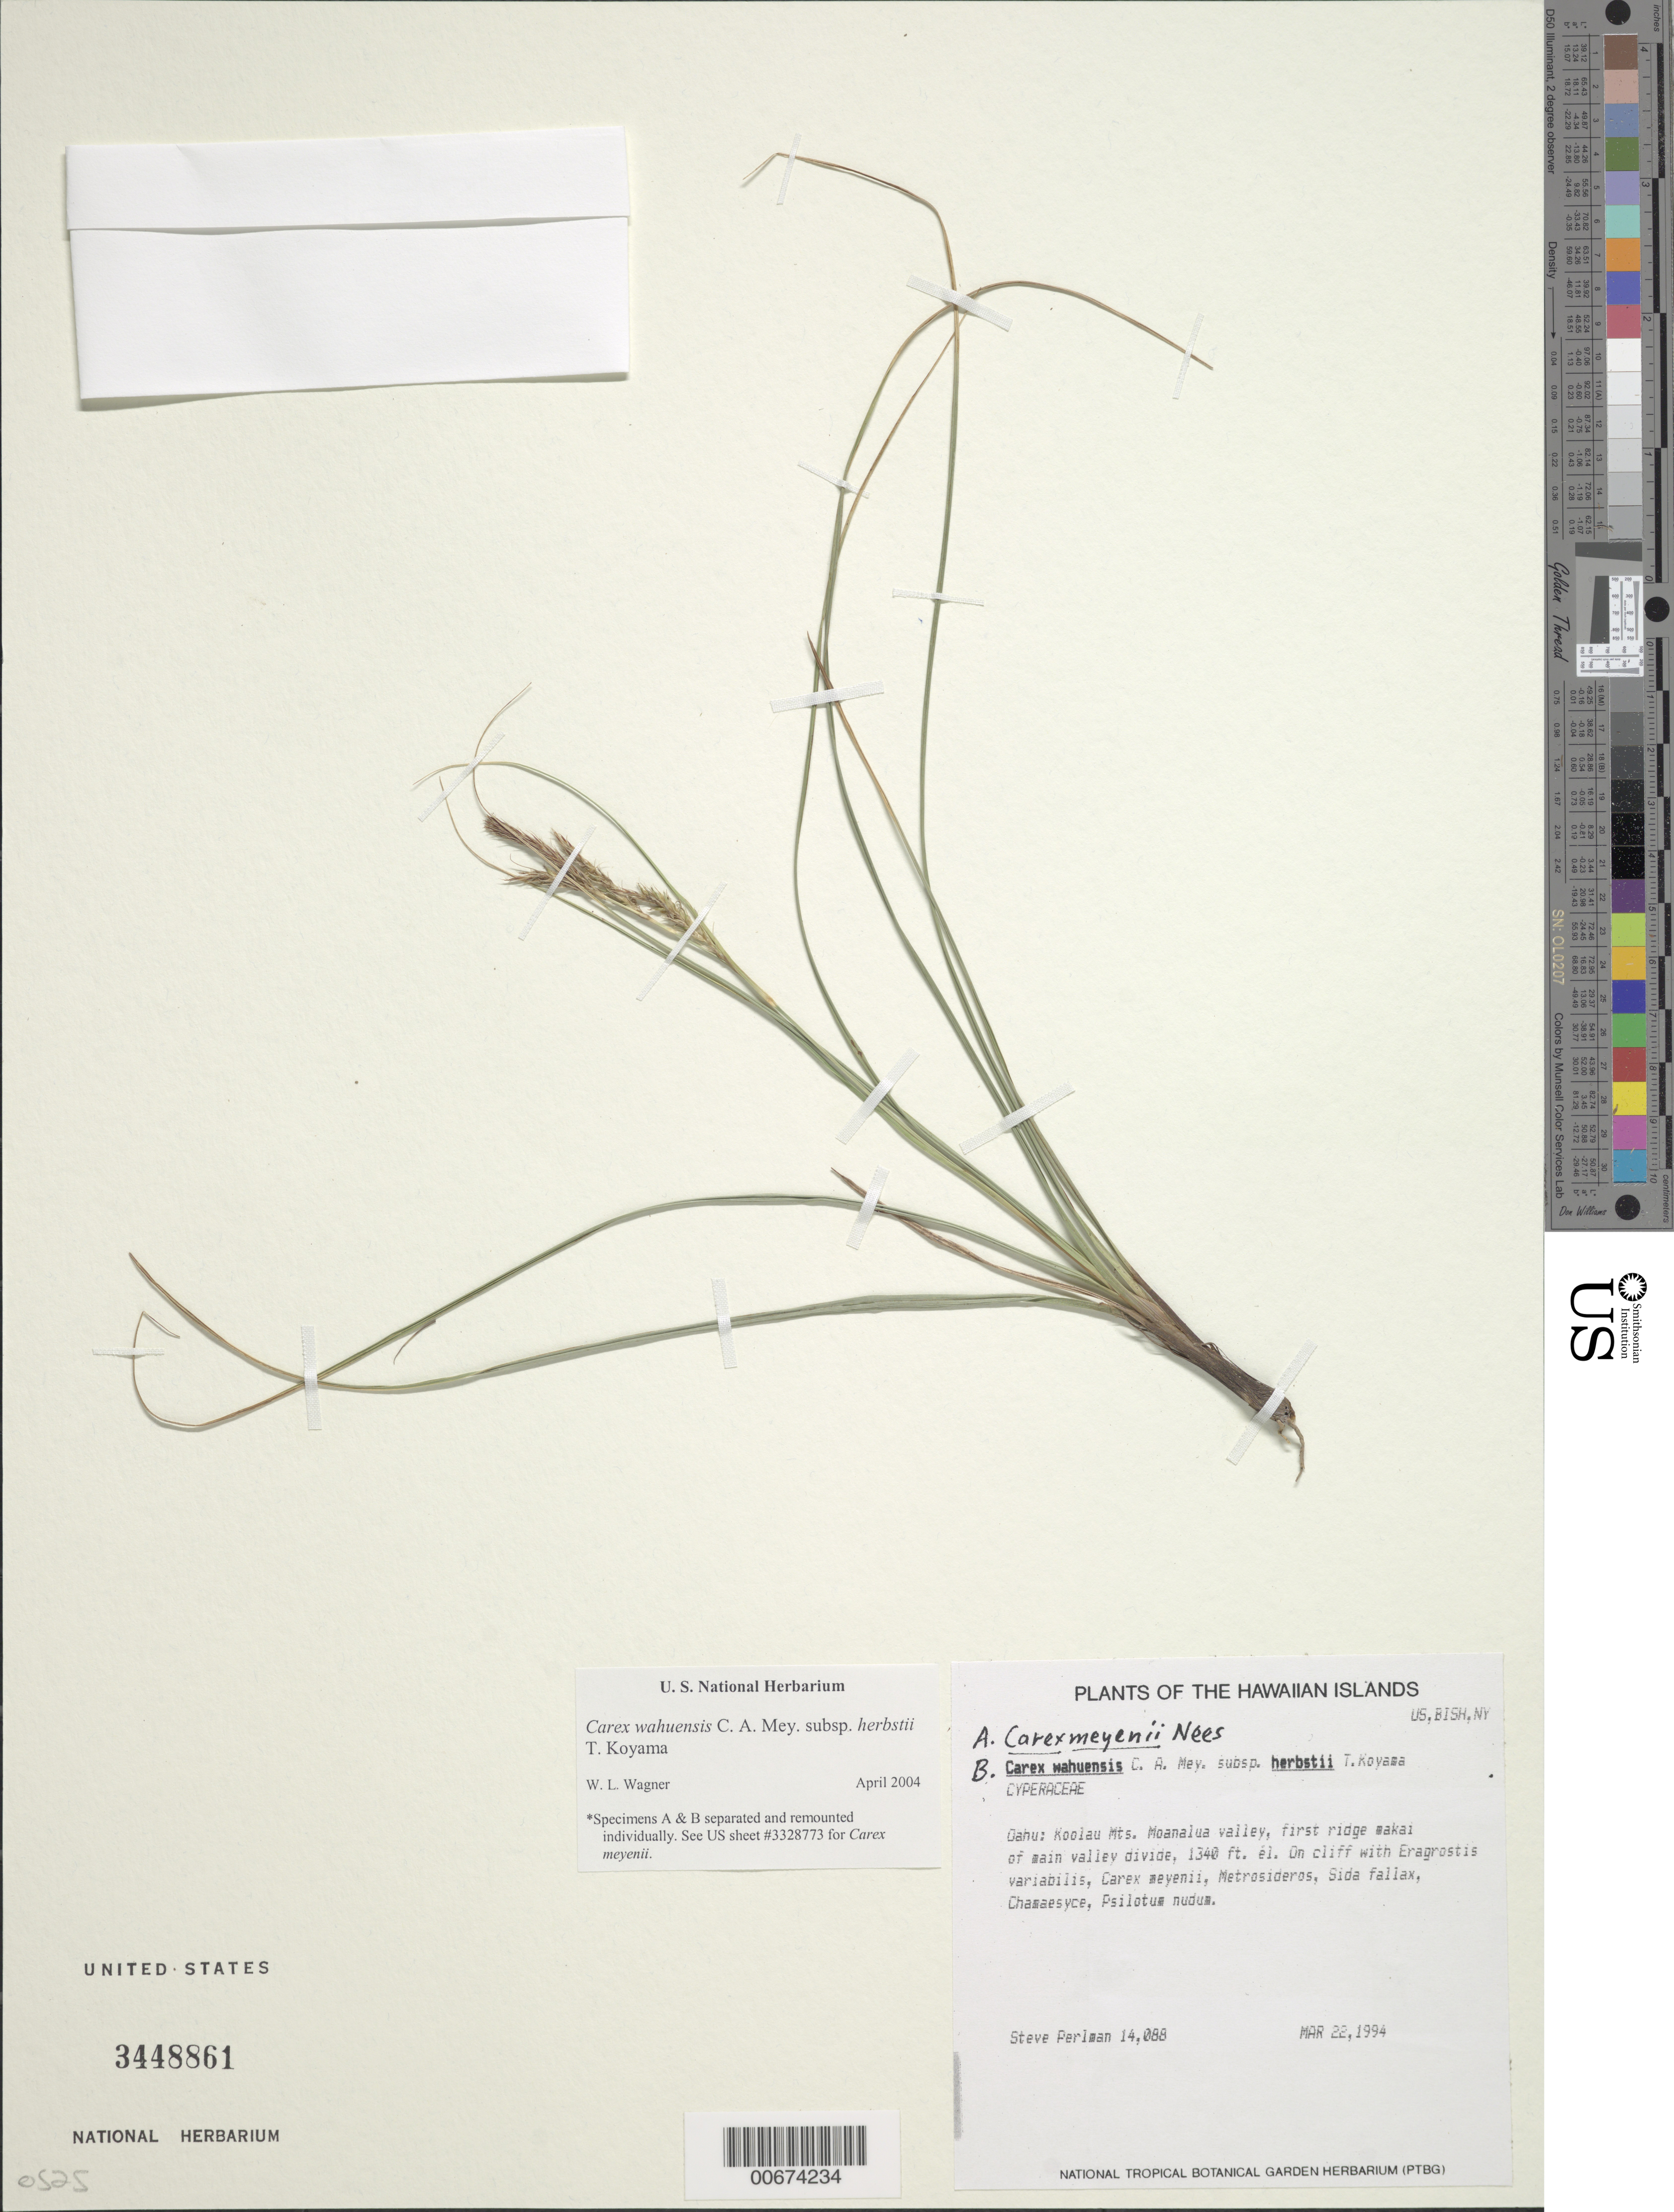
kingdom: Plantae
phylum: Tracheophyta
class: Liliopsida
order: Poales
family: Cyperaceae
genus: Carex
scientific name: Carex wahuensis subsp. herbstii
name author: T. Koyama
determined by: Wagner, W. L., (BOT), Smithsonian Institution - National Museum of Natural History (UNITED STATES)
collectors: S. P. Perlman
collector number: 14088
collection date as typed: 22 Mar 1994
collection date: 1994-03-22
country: United States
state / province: Hawaii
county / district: Honolulu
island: Oahu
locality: Koolau Mts, Monalua valley, back of valley, first ridge makai of main divide, on small knoll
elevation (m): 408.2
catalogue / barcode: US 3448861